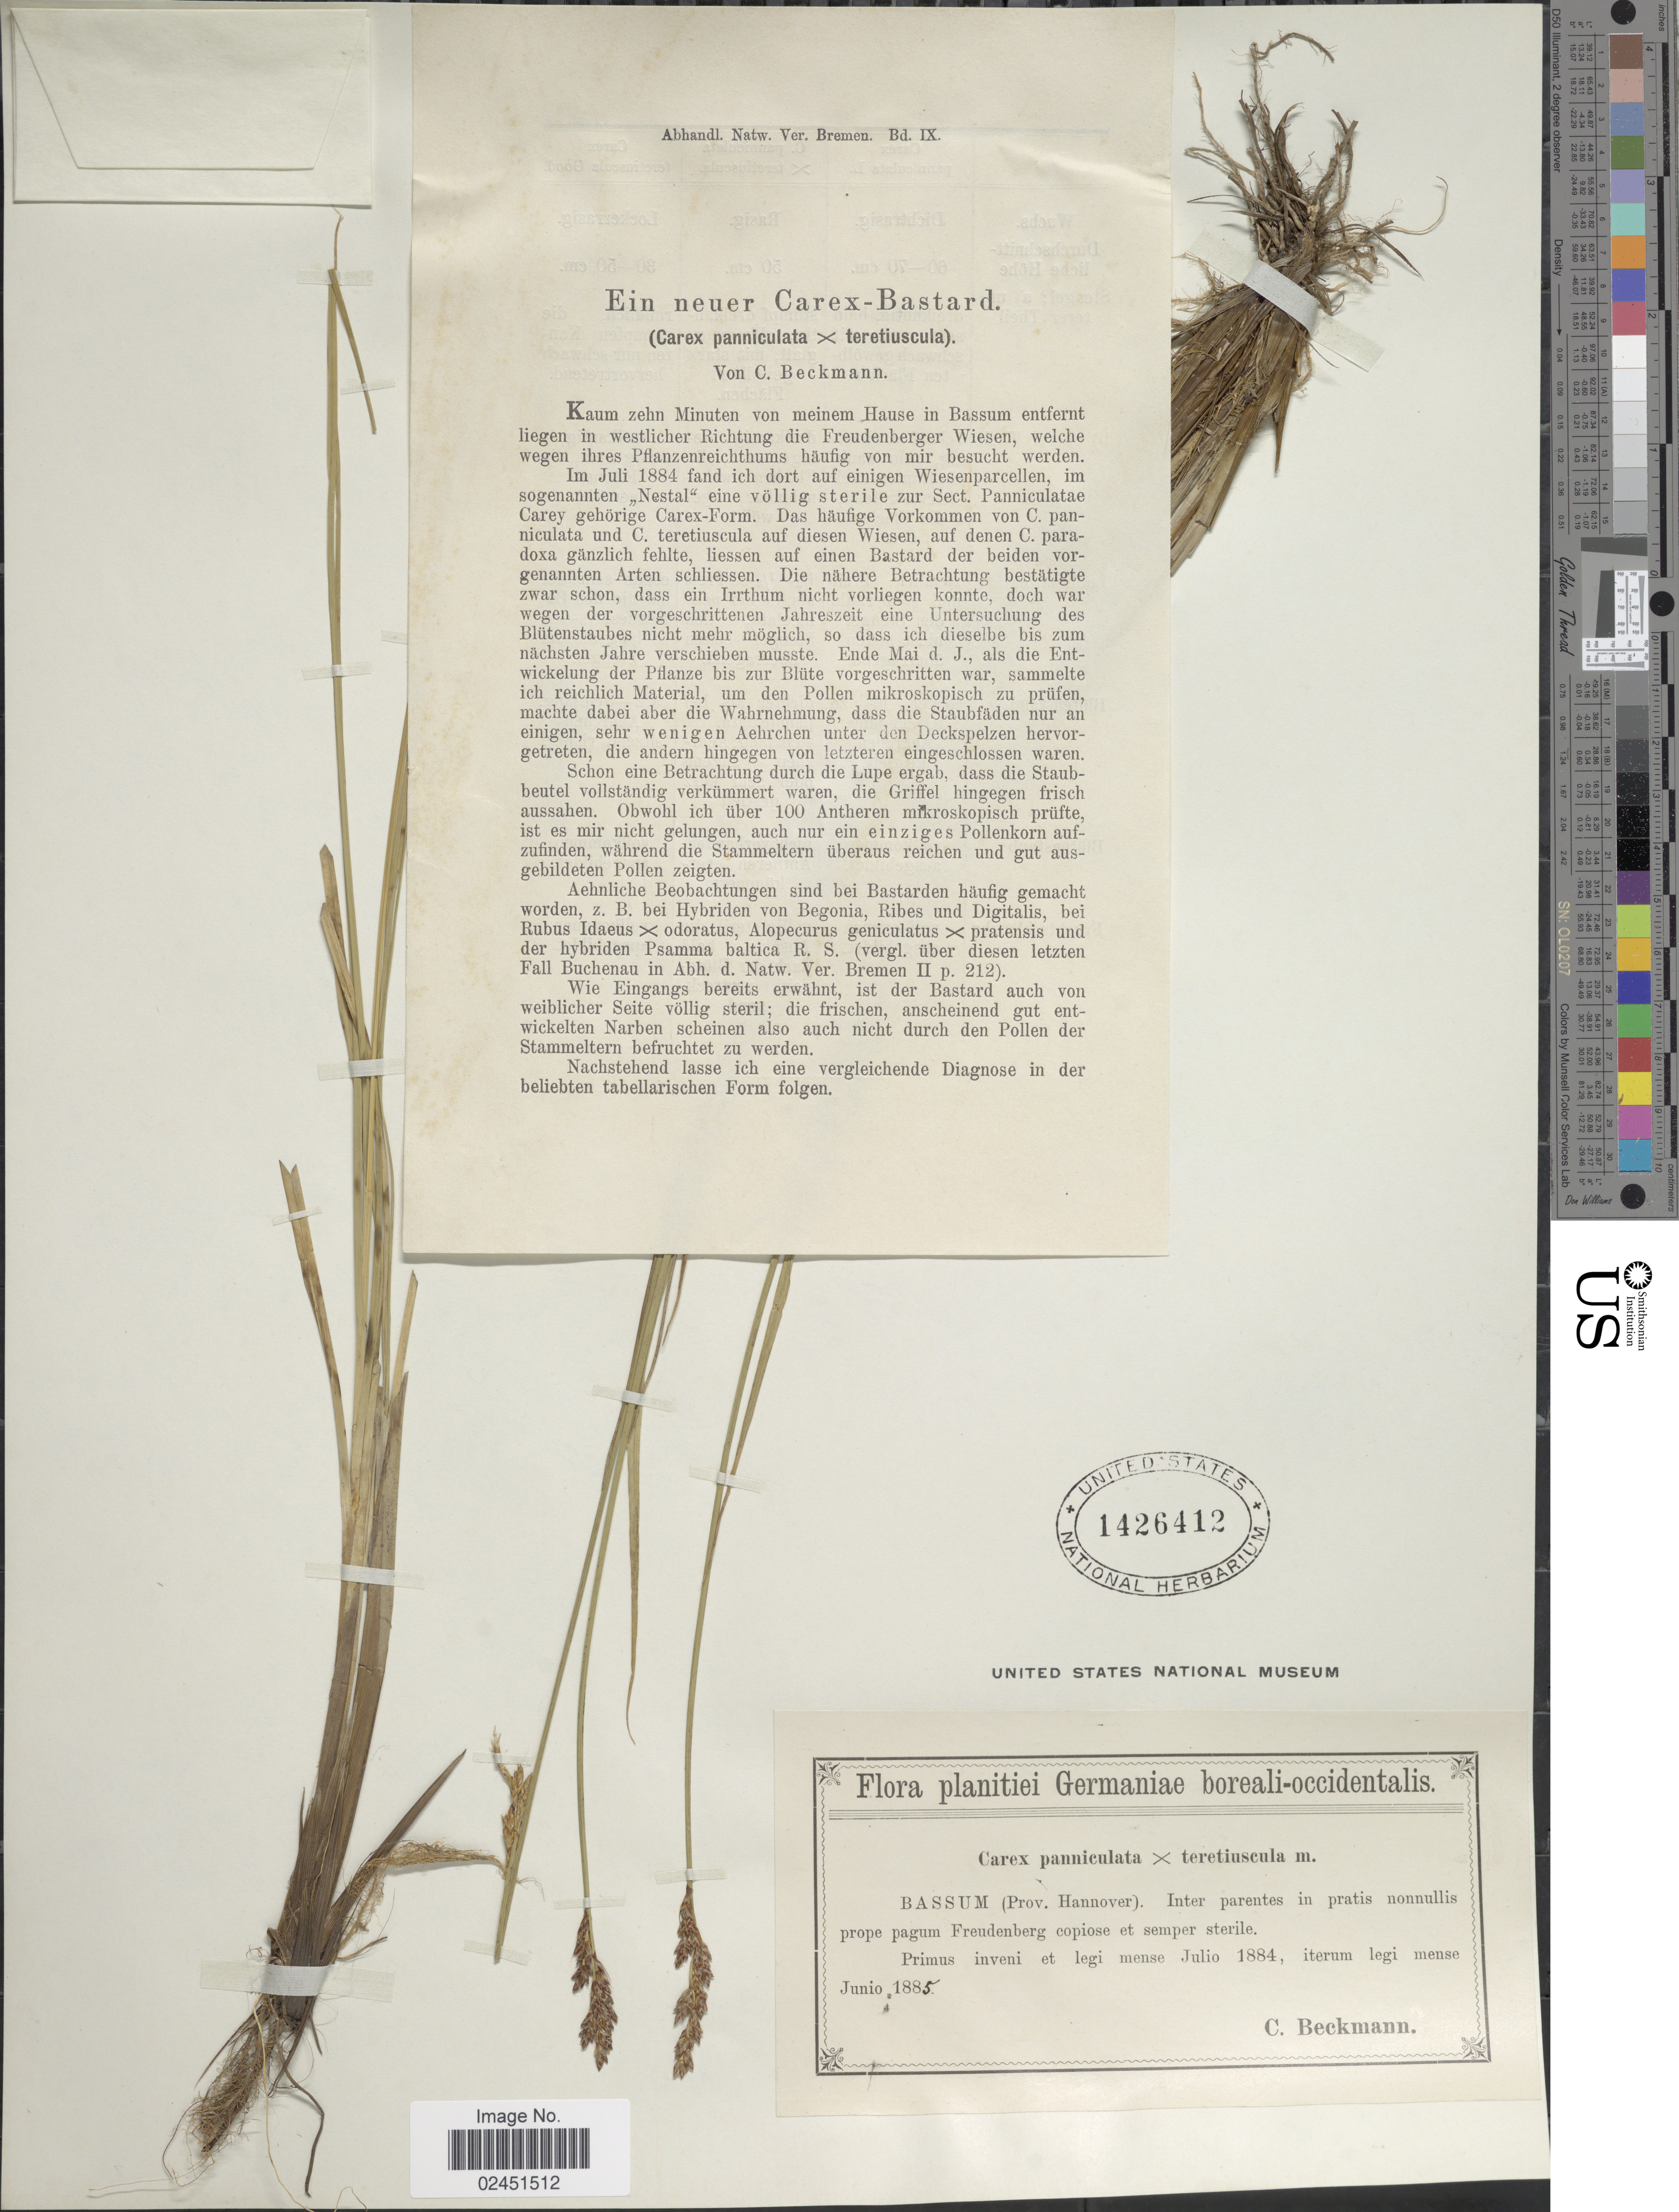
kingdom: Plantae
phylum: Tracheophyta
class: Liliopsida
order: Poales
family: Cyperaceae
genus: Carex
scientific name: Carex paniculata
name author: L.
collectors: C. Beckmann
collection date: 1884-07/1885-06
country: Germany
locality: Badssum (Prov. Hannover). Inter parentes in pratis nonnullis prope pagum Freudenberg copiose et semper sterile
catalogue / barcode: US 1426412